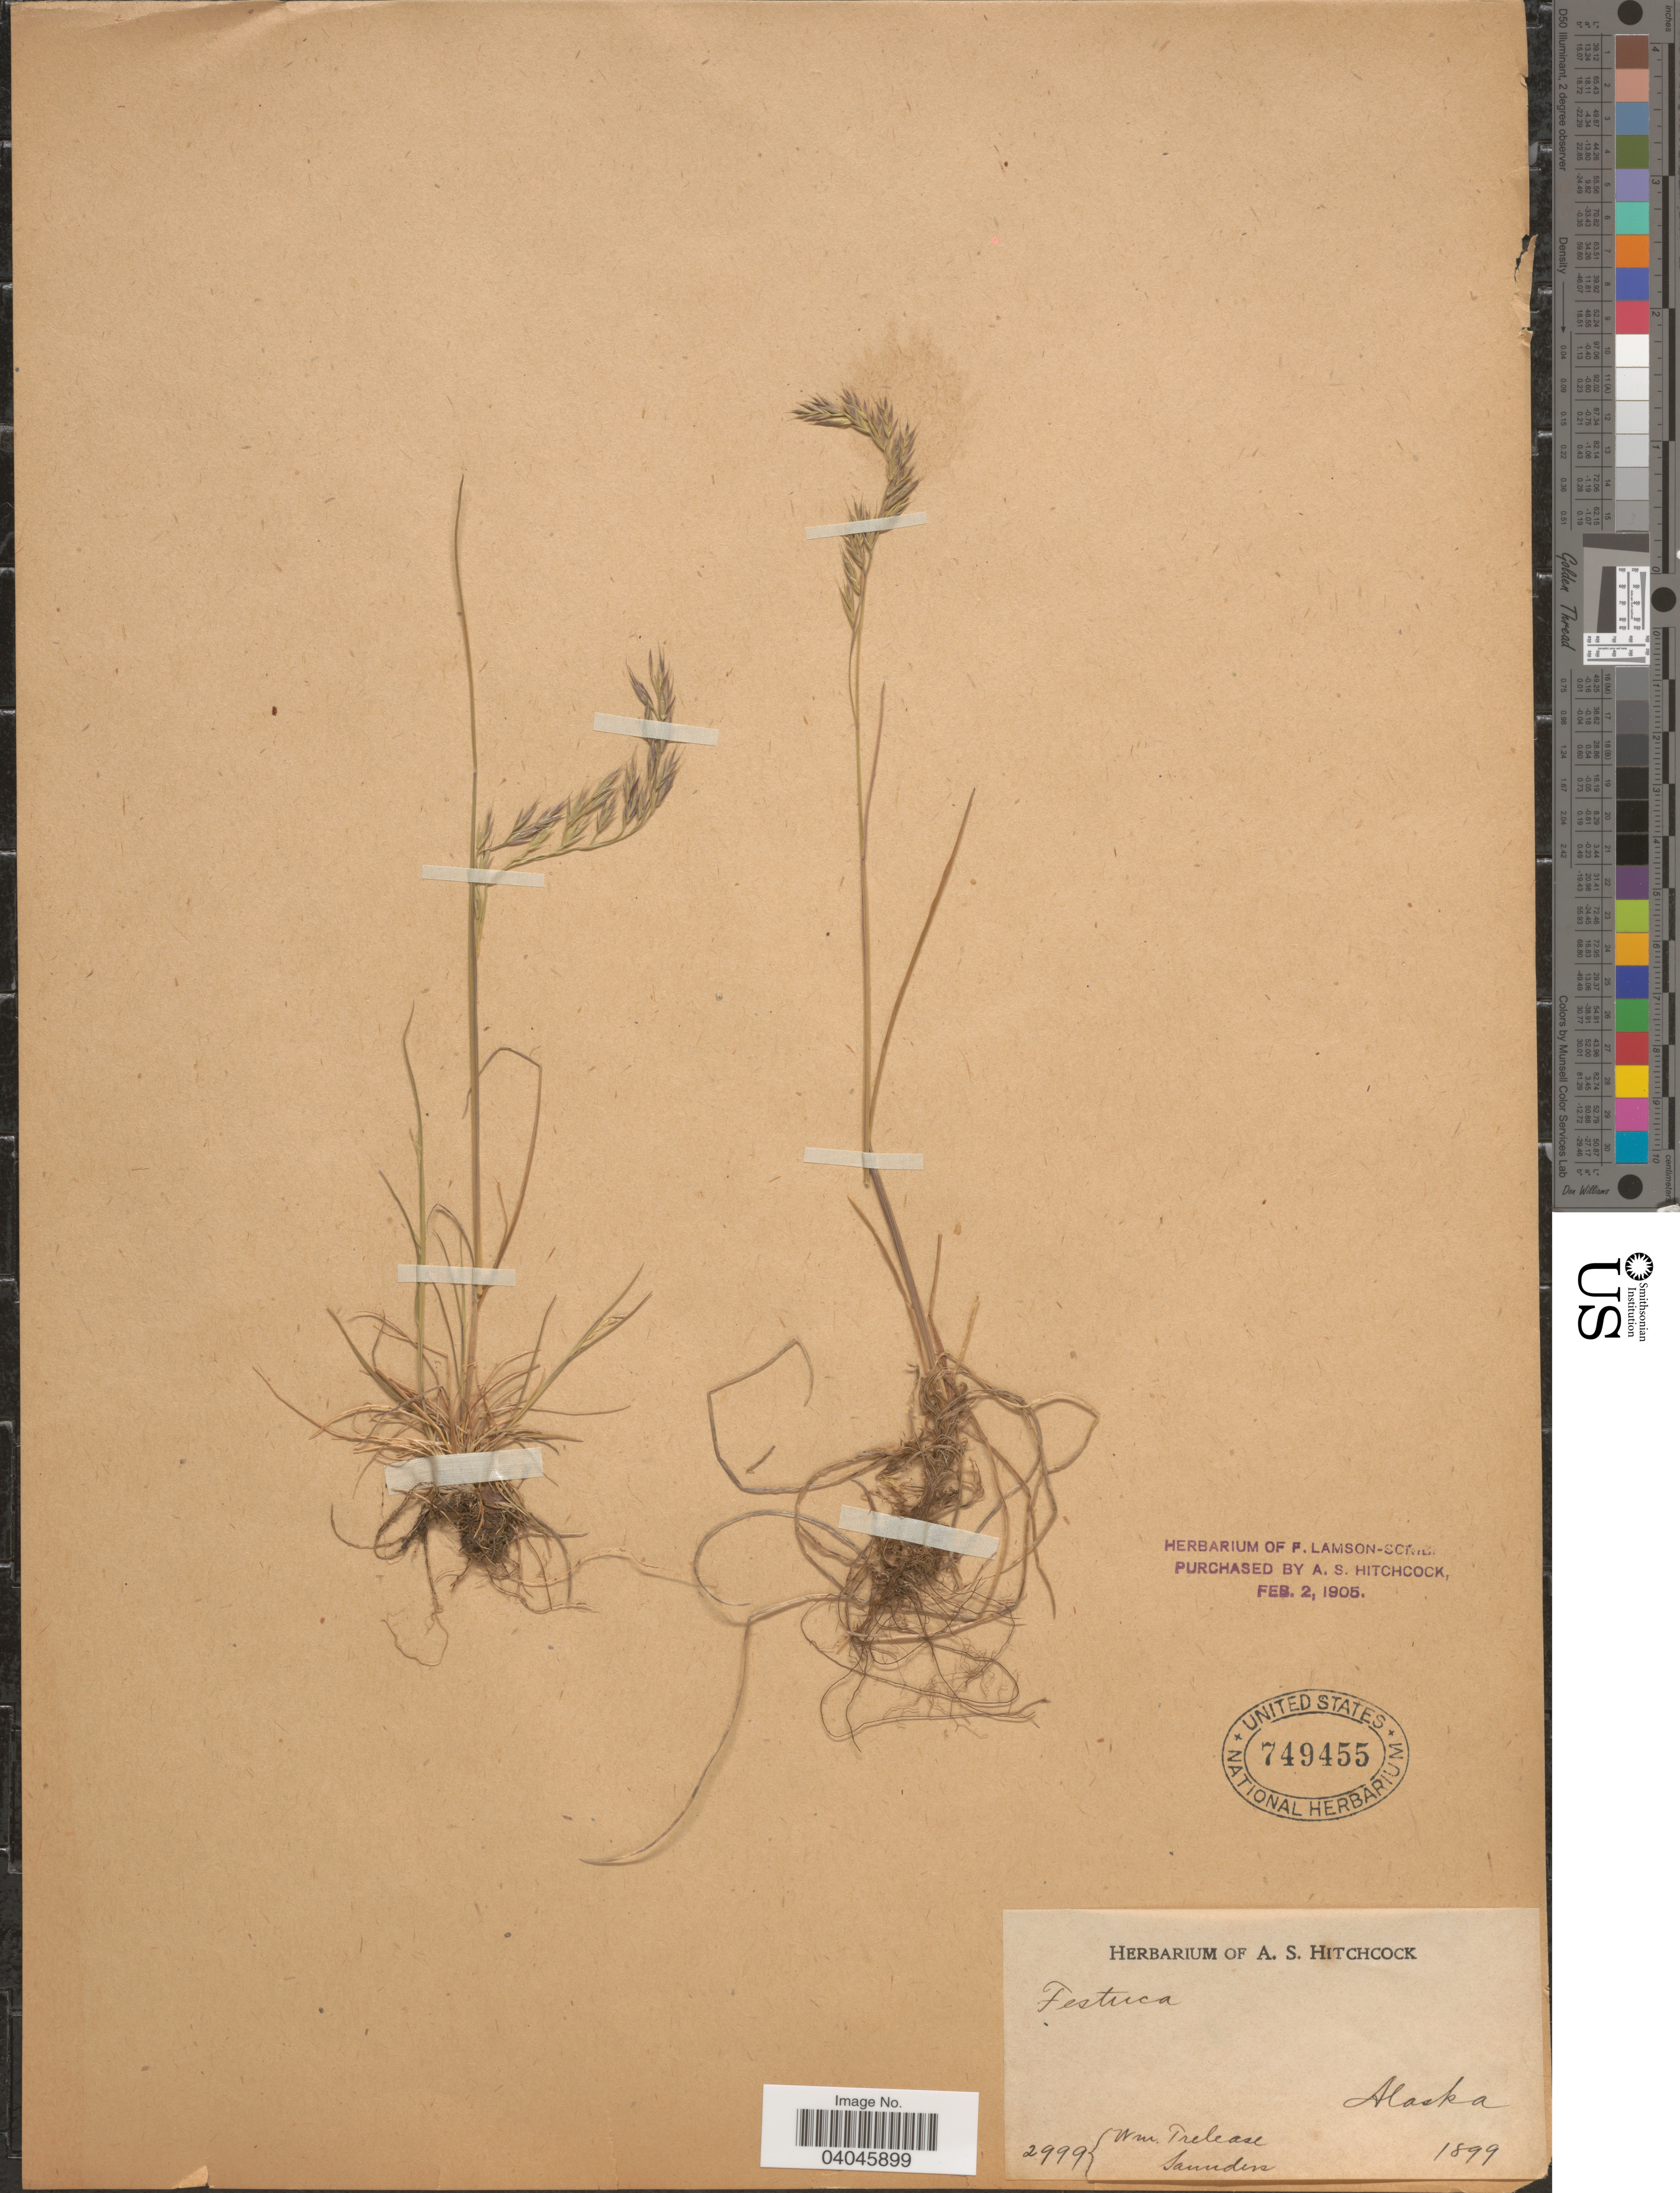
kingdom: Plantae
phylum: Tracheophyta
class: Liliopsida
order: Poales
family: Poaceae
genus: Festuca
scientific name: Festuca rubra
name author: L.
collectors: W. Trelease & -. Saunders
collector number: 2999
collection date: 1899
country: United States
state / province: Alaska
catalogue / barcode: US 749455